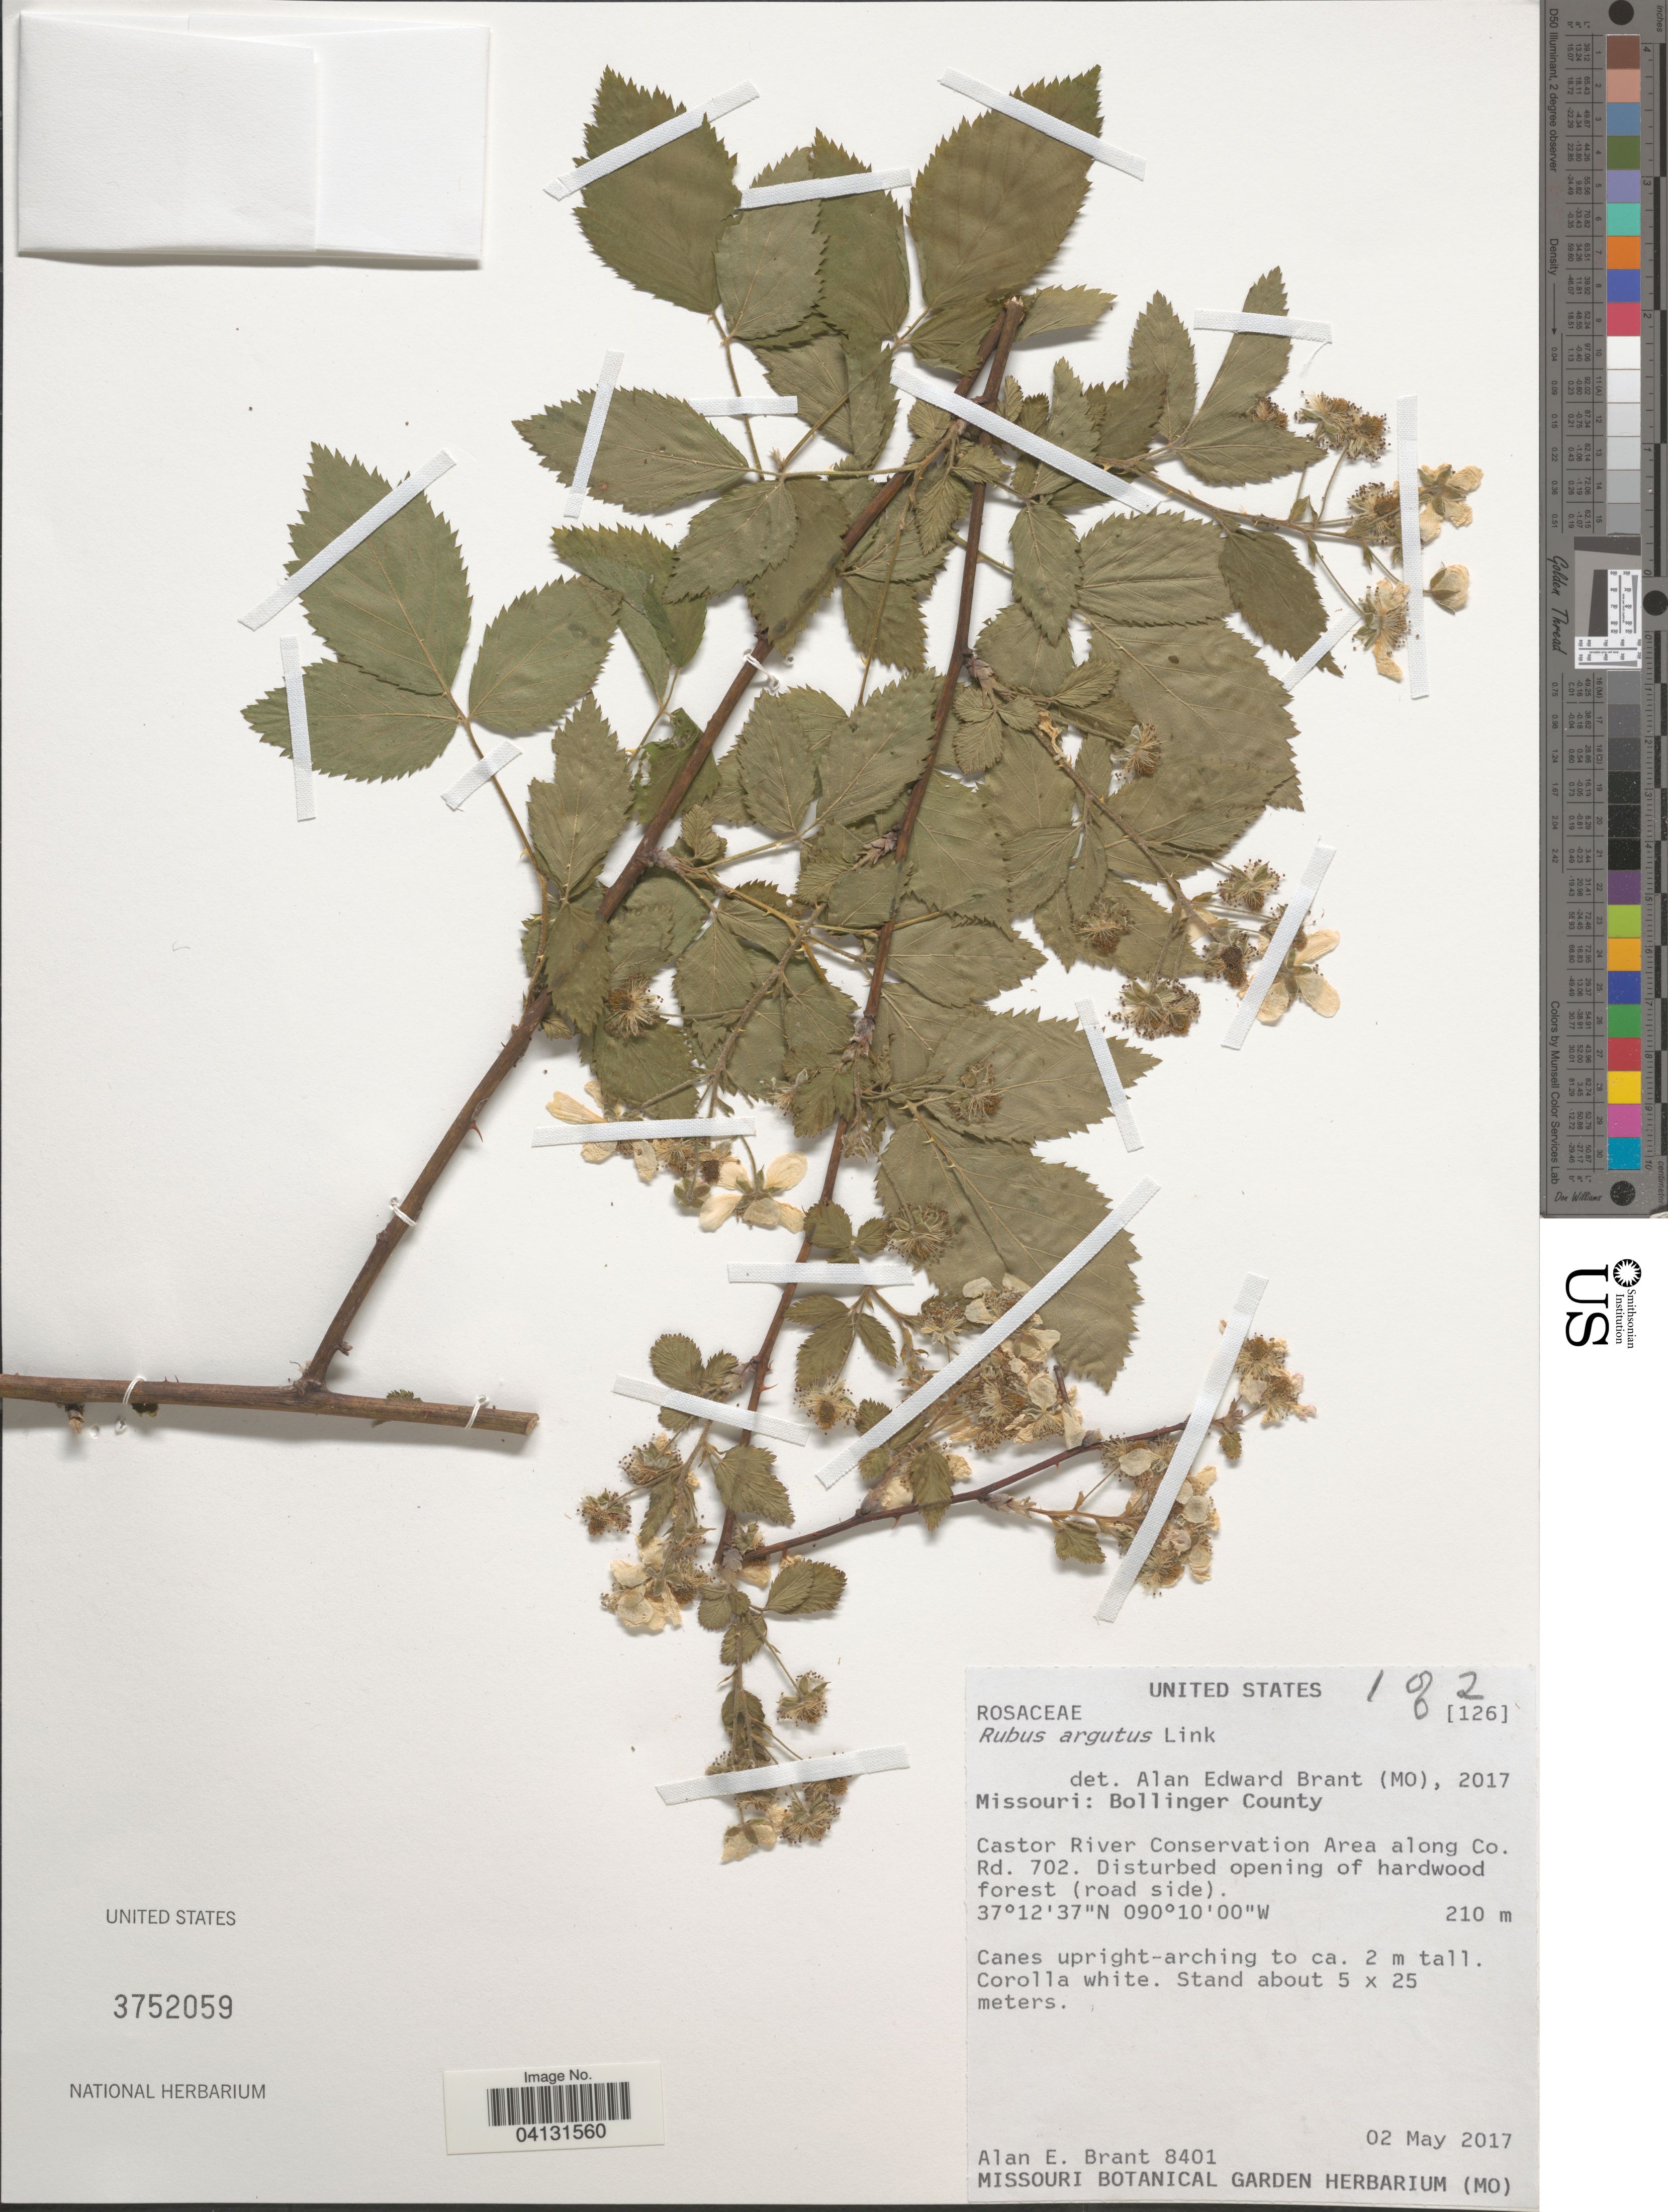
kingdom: Plantae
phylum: Tracheophyta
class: Magnoliopsida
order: Rosales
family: Rosaceae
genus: Rubus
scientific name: Rubus argutus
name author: Link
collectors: A. Brant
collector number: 8401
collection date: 2017-05-02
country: United States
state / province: Missouri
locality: Bollinger County. Castor River Conservation Area along Co. Rd. 702.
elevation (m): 210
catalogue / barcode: US 3752059